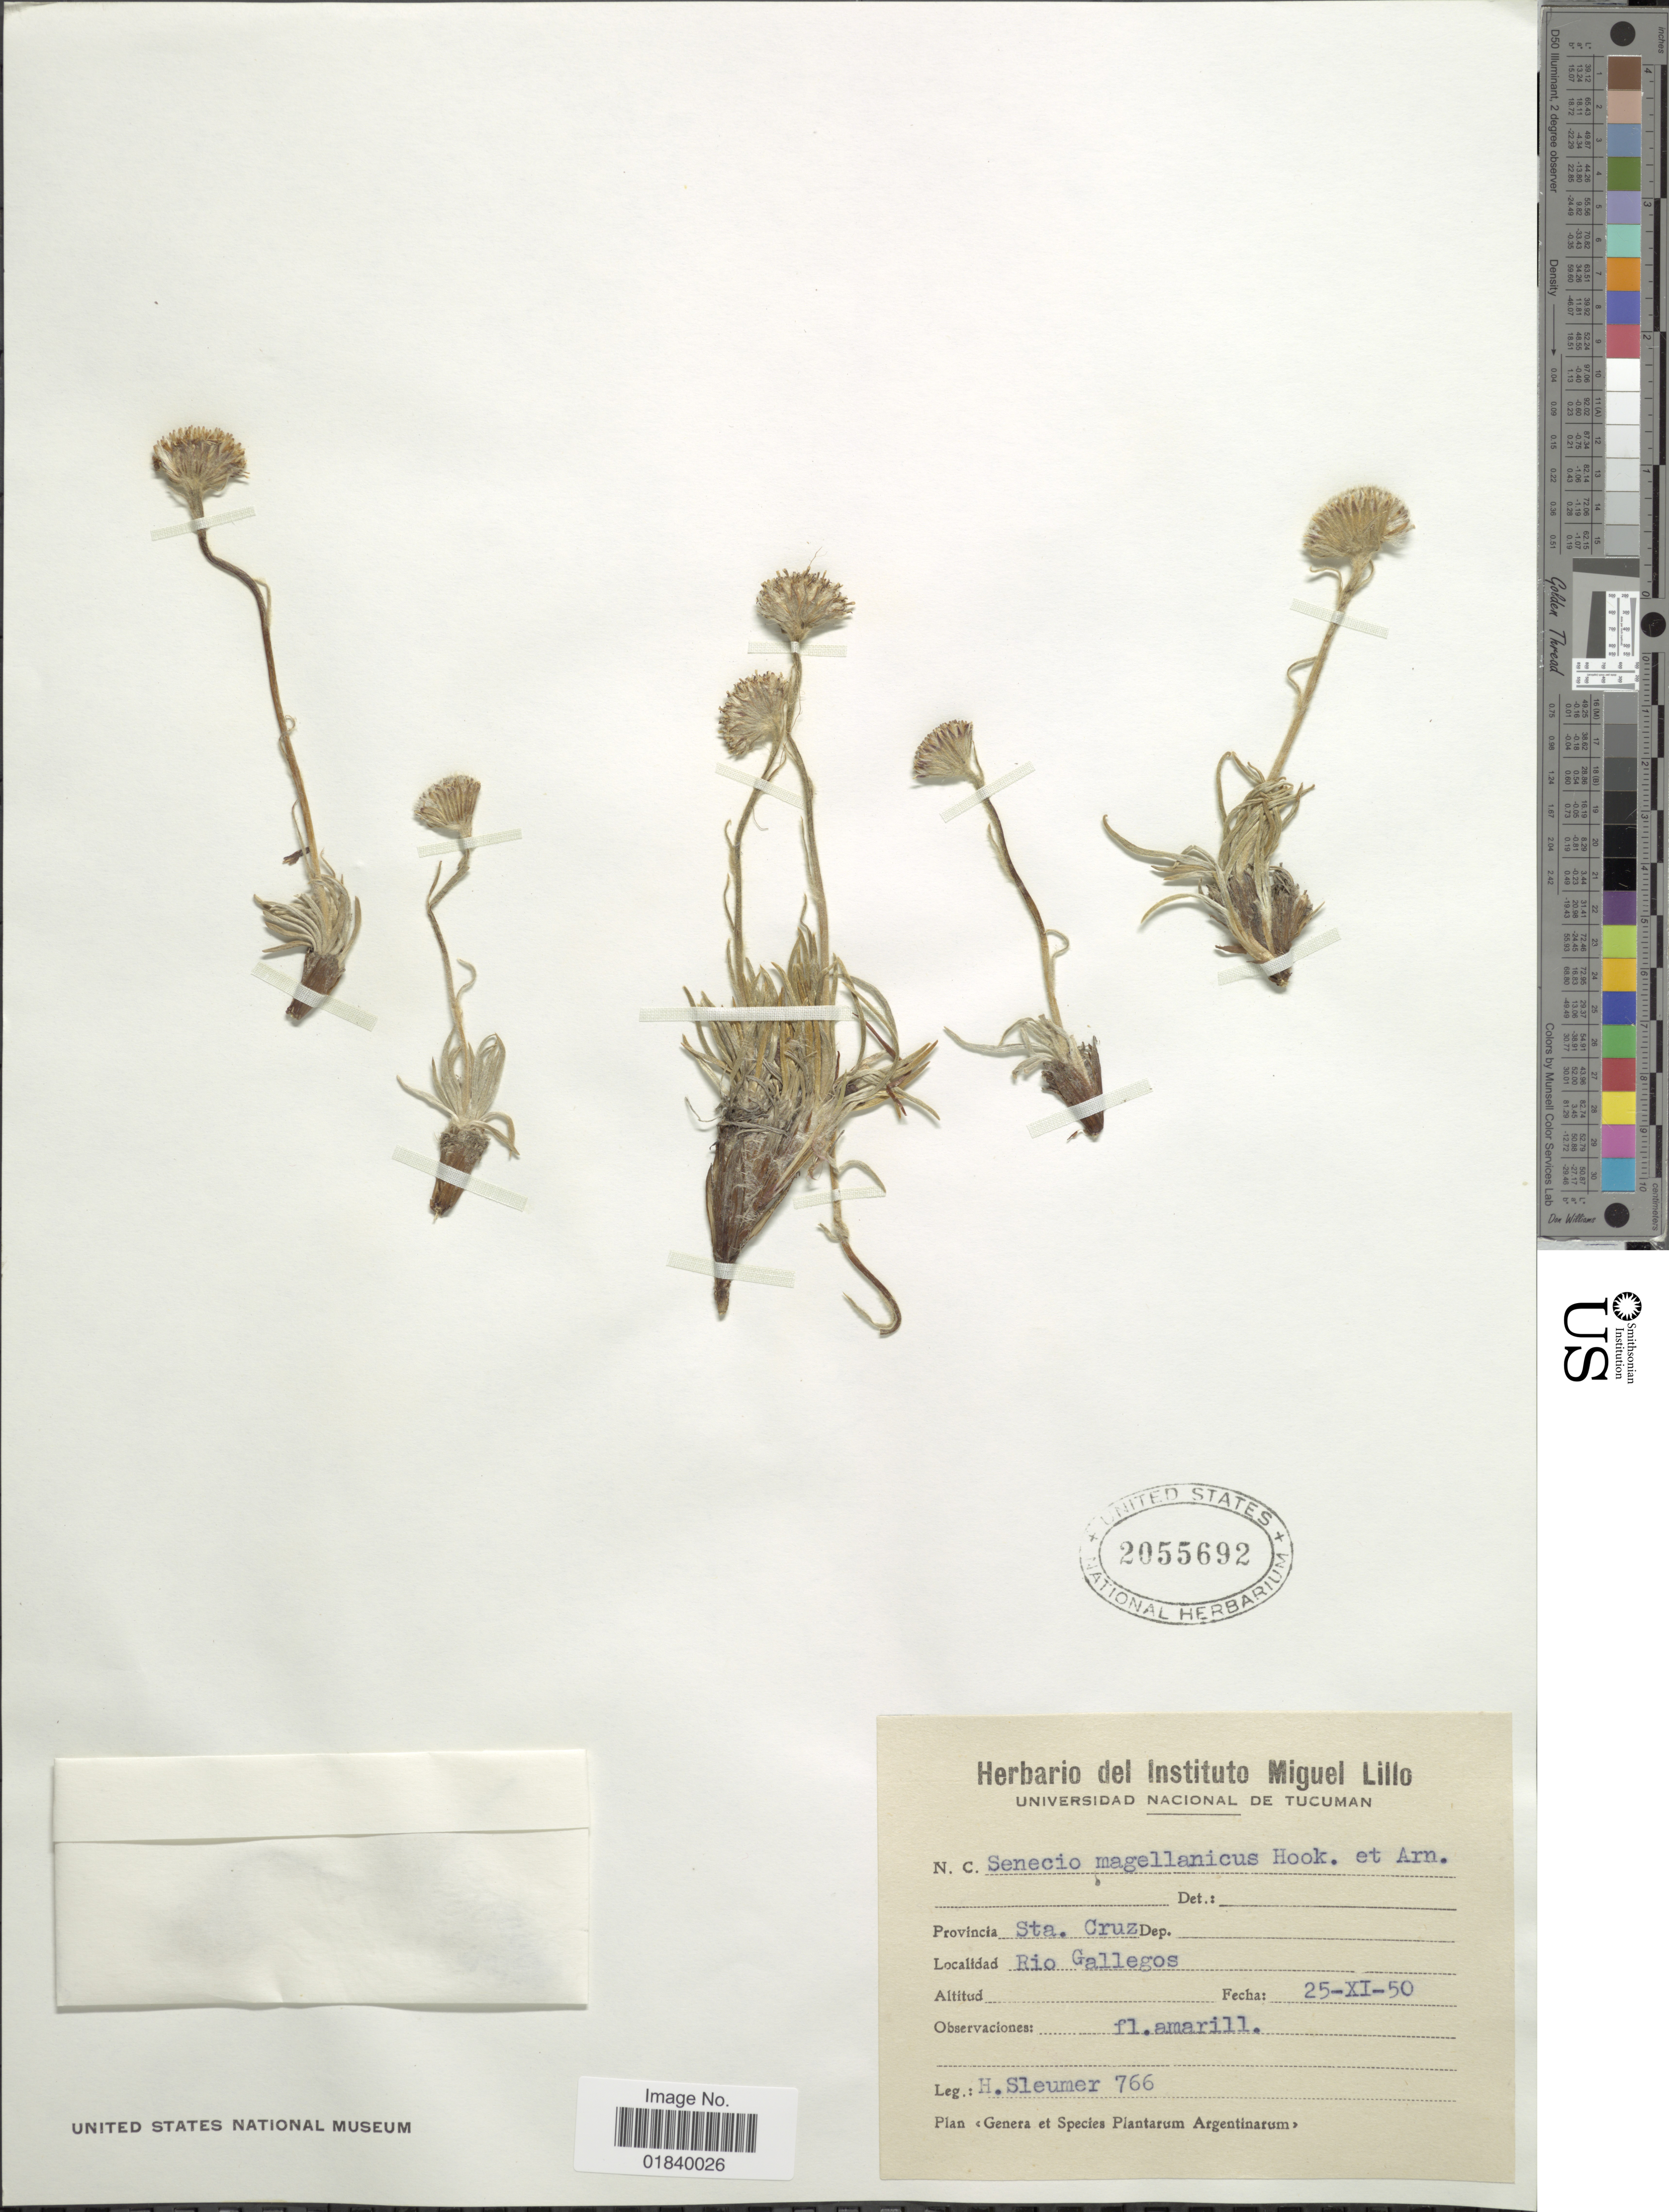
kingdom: Plantae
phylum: Tracheophyta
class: Magnoliopsida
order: Asterales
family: Asteraceae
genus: Senecio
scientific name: Senecio magellanicus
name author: Hook. & Arn.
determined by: Salomon, Luciana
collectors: H. O. Sleumer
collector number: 766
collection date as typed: Transcribed d/m/y: 25/11/50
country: Argentina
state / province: Santa Cruz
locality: Provincia: Sta. Cruz. Rio Gallegos.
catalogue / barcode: US 2055692